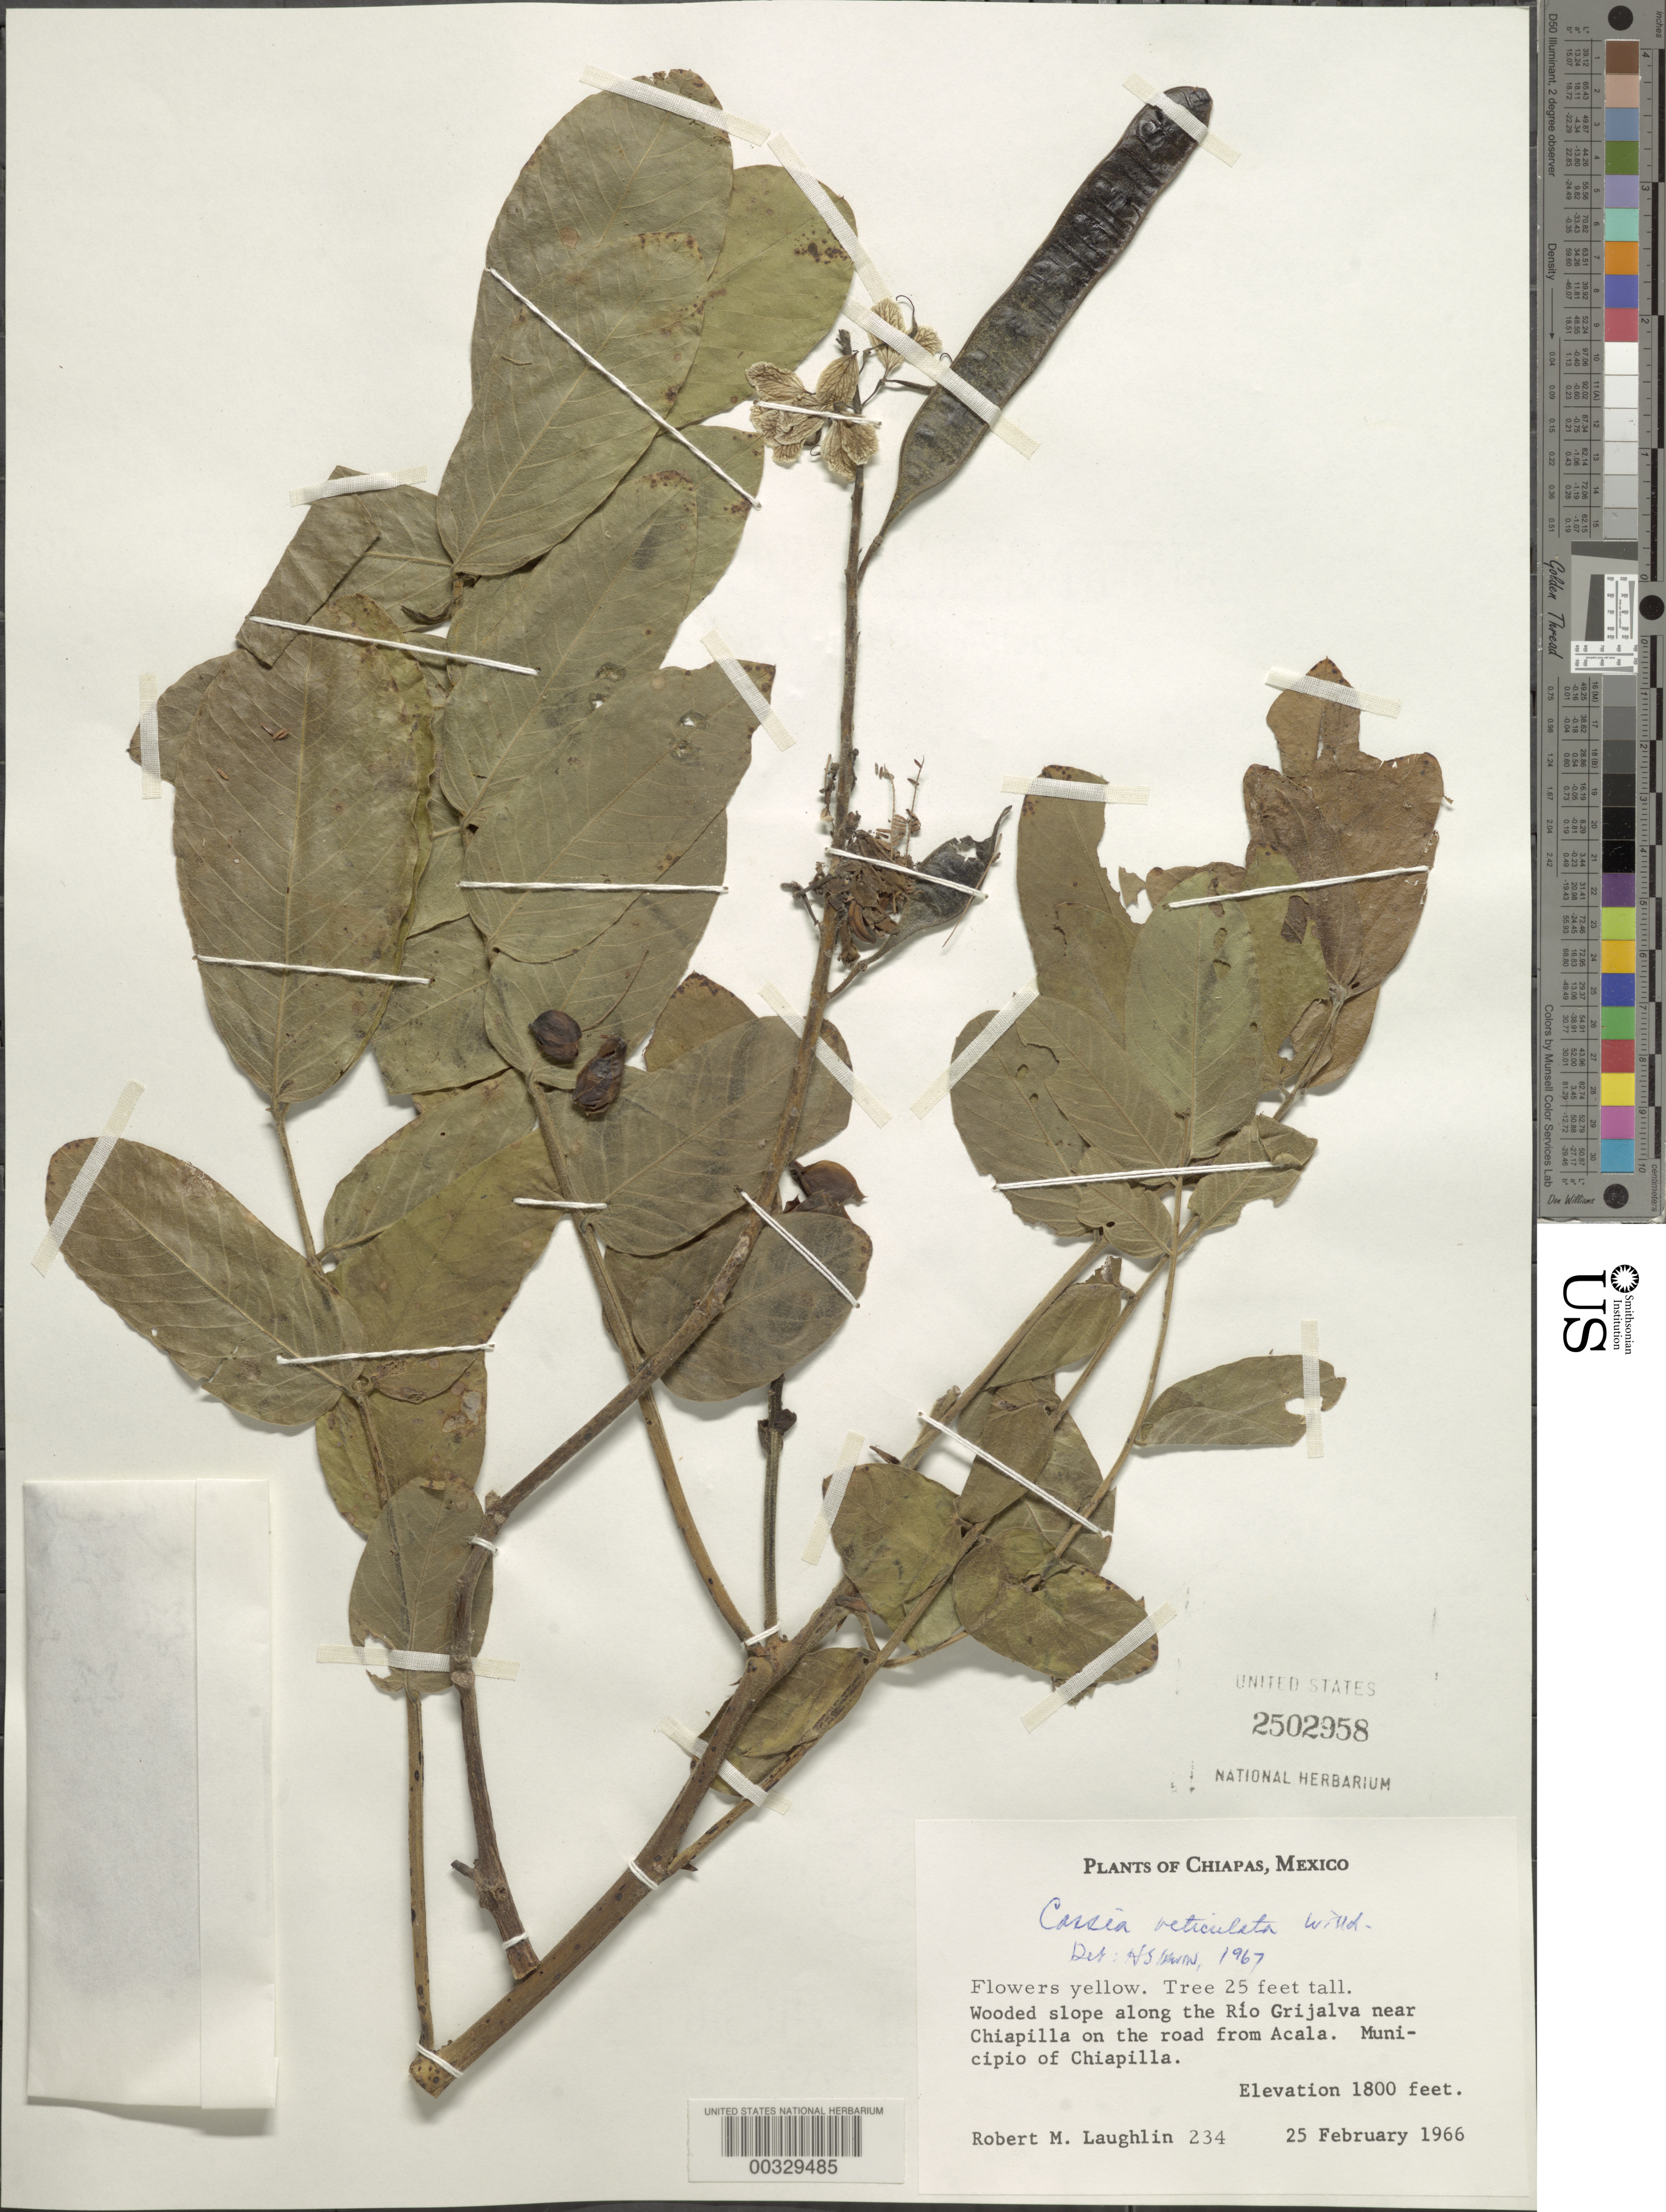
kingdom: Plantae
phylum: Tracheophyta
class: Magnoliopsida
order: Fabales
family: Fabaceae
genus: Senna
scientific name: Senna reticulata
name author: (Willd.) H.S. Irwin & Barneby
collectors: R. M. Laughlin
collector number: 234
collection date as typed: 25 Feb 1966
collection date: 1966-02-25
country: Mexico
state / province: Chiapas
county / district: Chiapilla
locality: Along the Rio Grijalva near Chiapilla on the road from Acala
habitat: Wooded slope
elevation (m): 549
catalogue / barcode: US 2502958